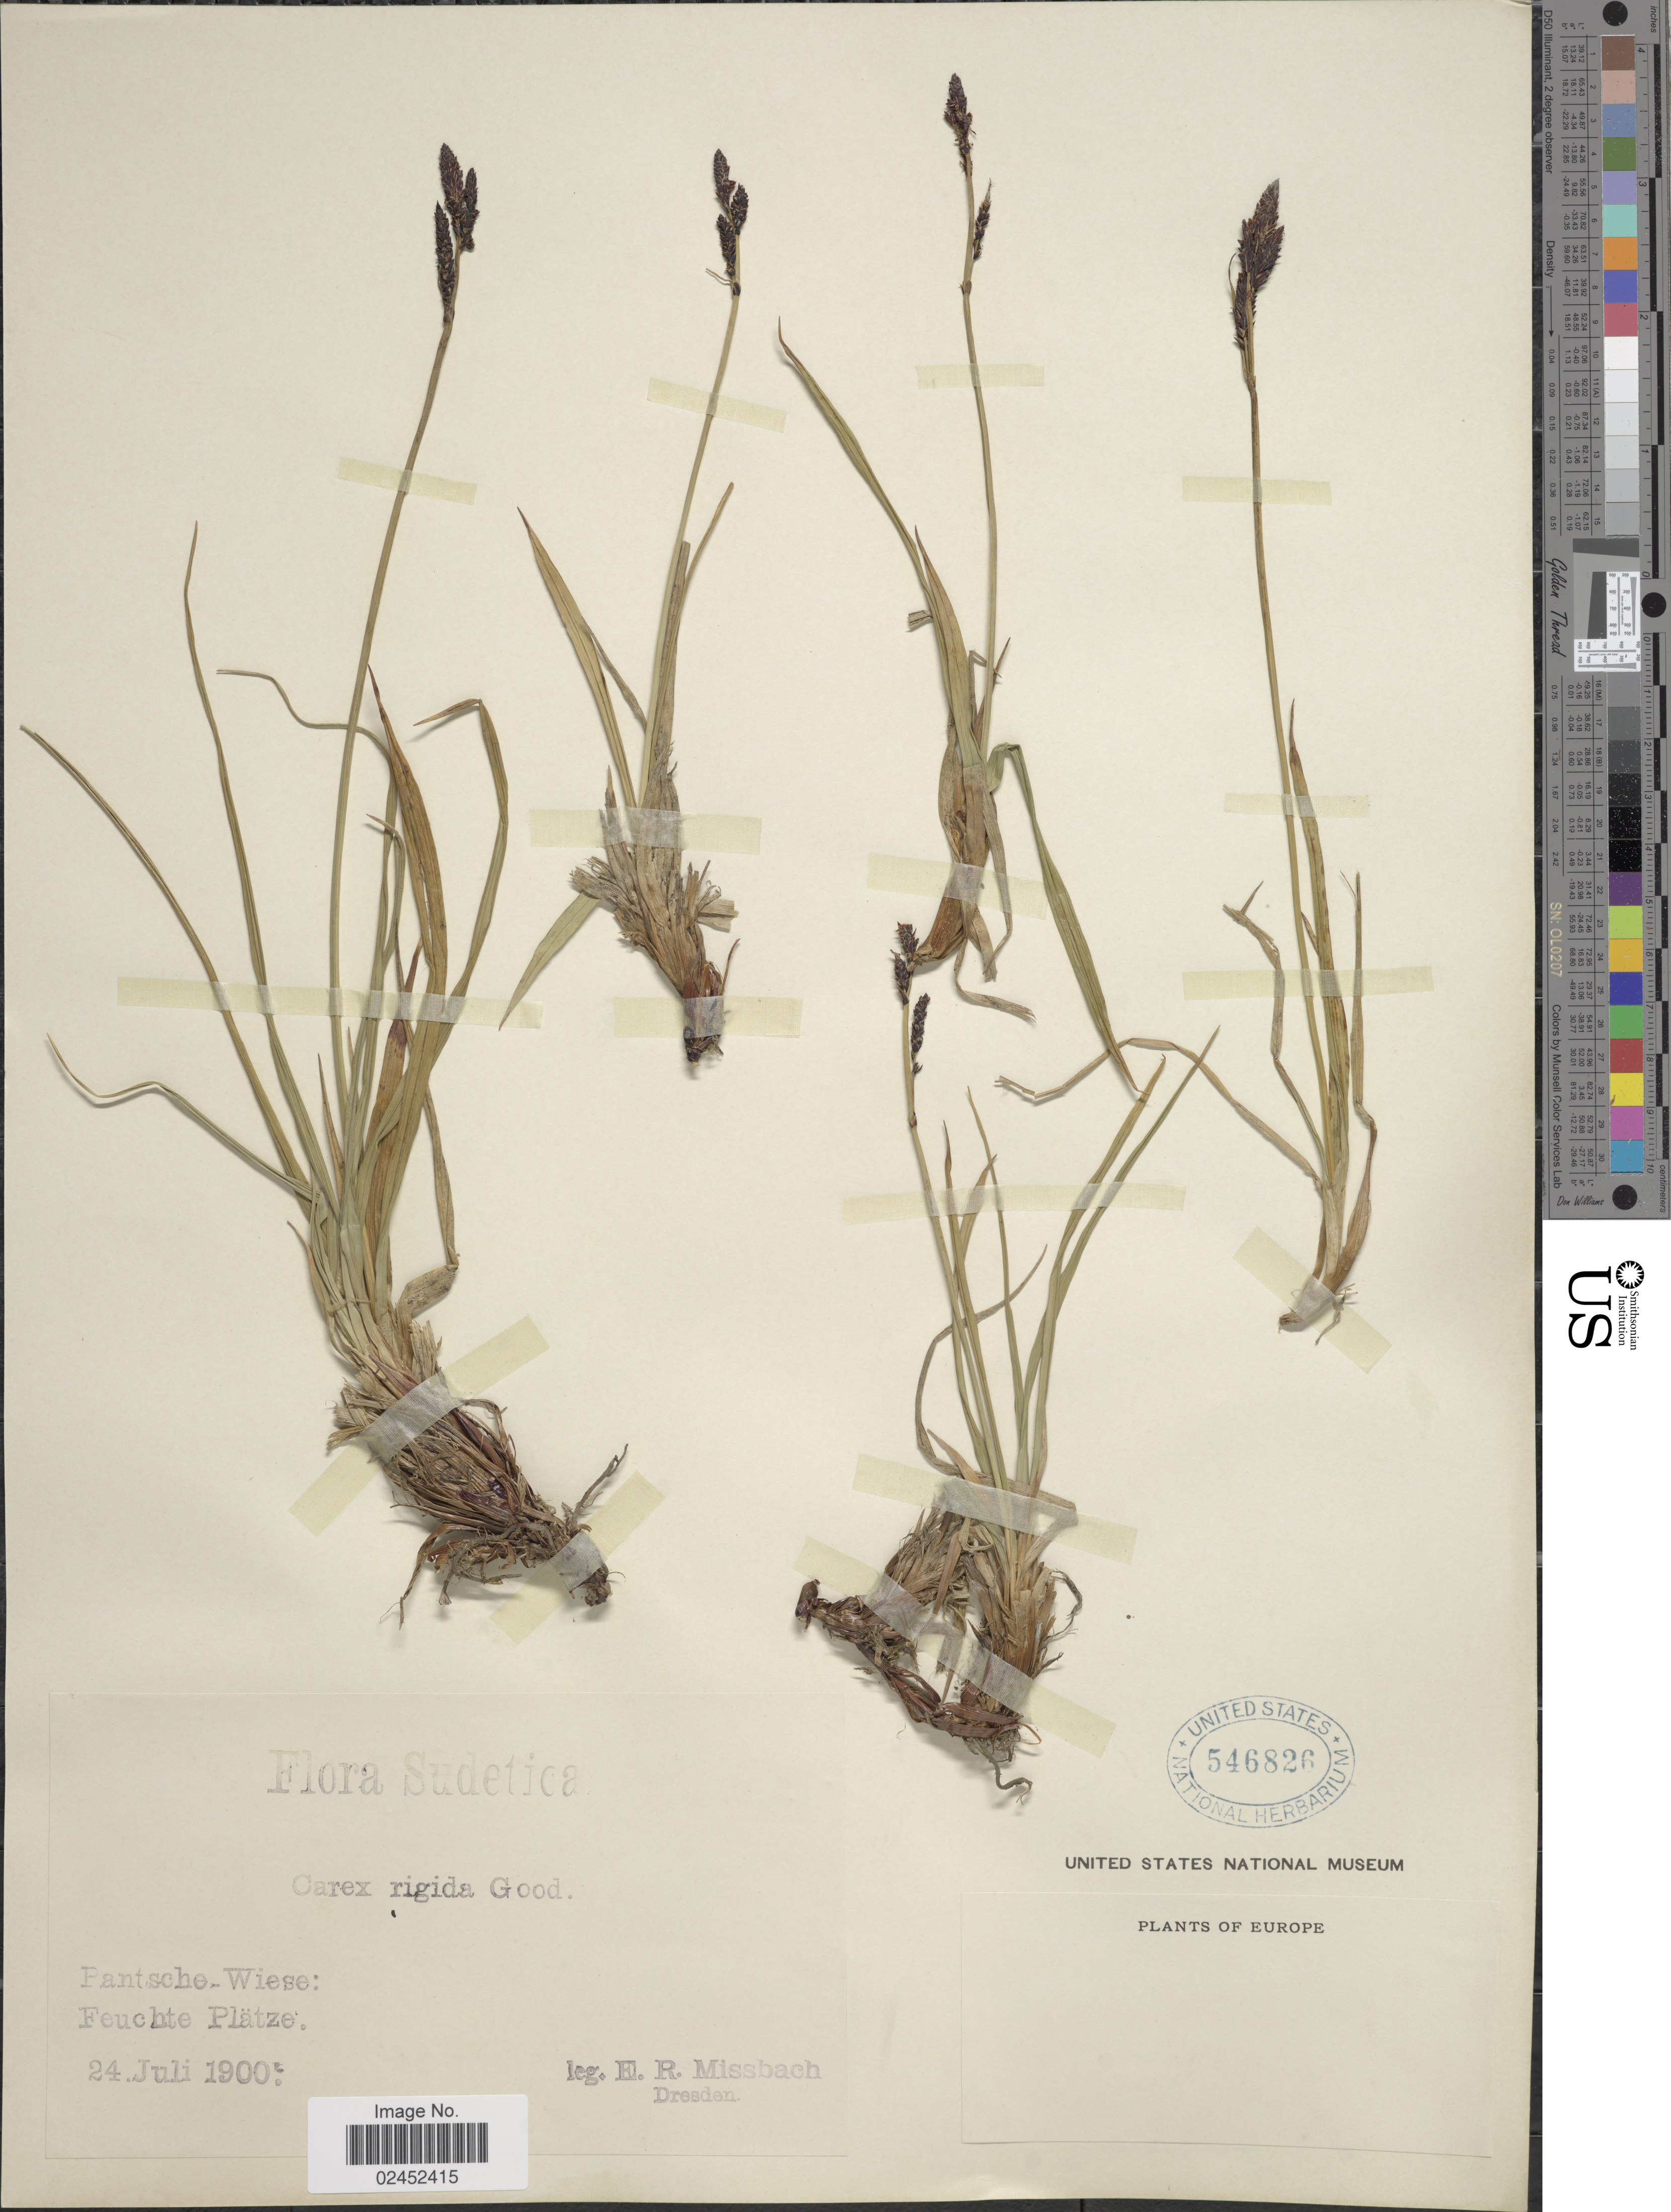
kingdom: Plantae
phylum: Tracheophyta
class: Liliopsida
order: Poales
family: Cyperaceae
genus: Carex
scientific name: Carex dacica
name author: Heuff.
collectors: E. Missbach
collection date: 1900-07-24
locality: Pantsche-Wiese, Feuchte Platze. Sudetica.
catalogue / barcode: US 546826